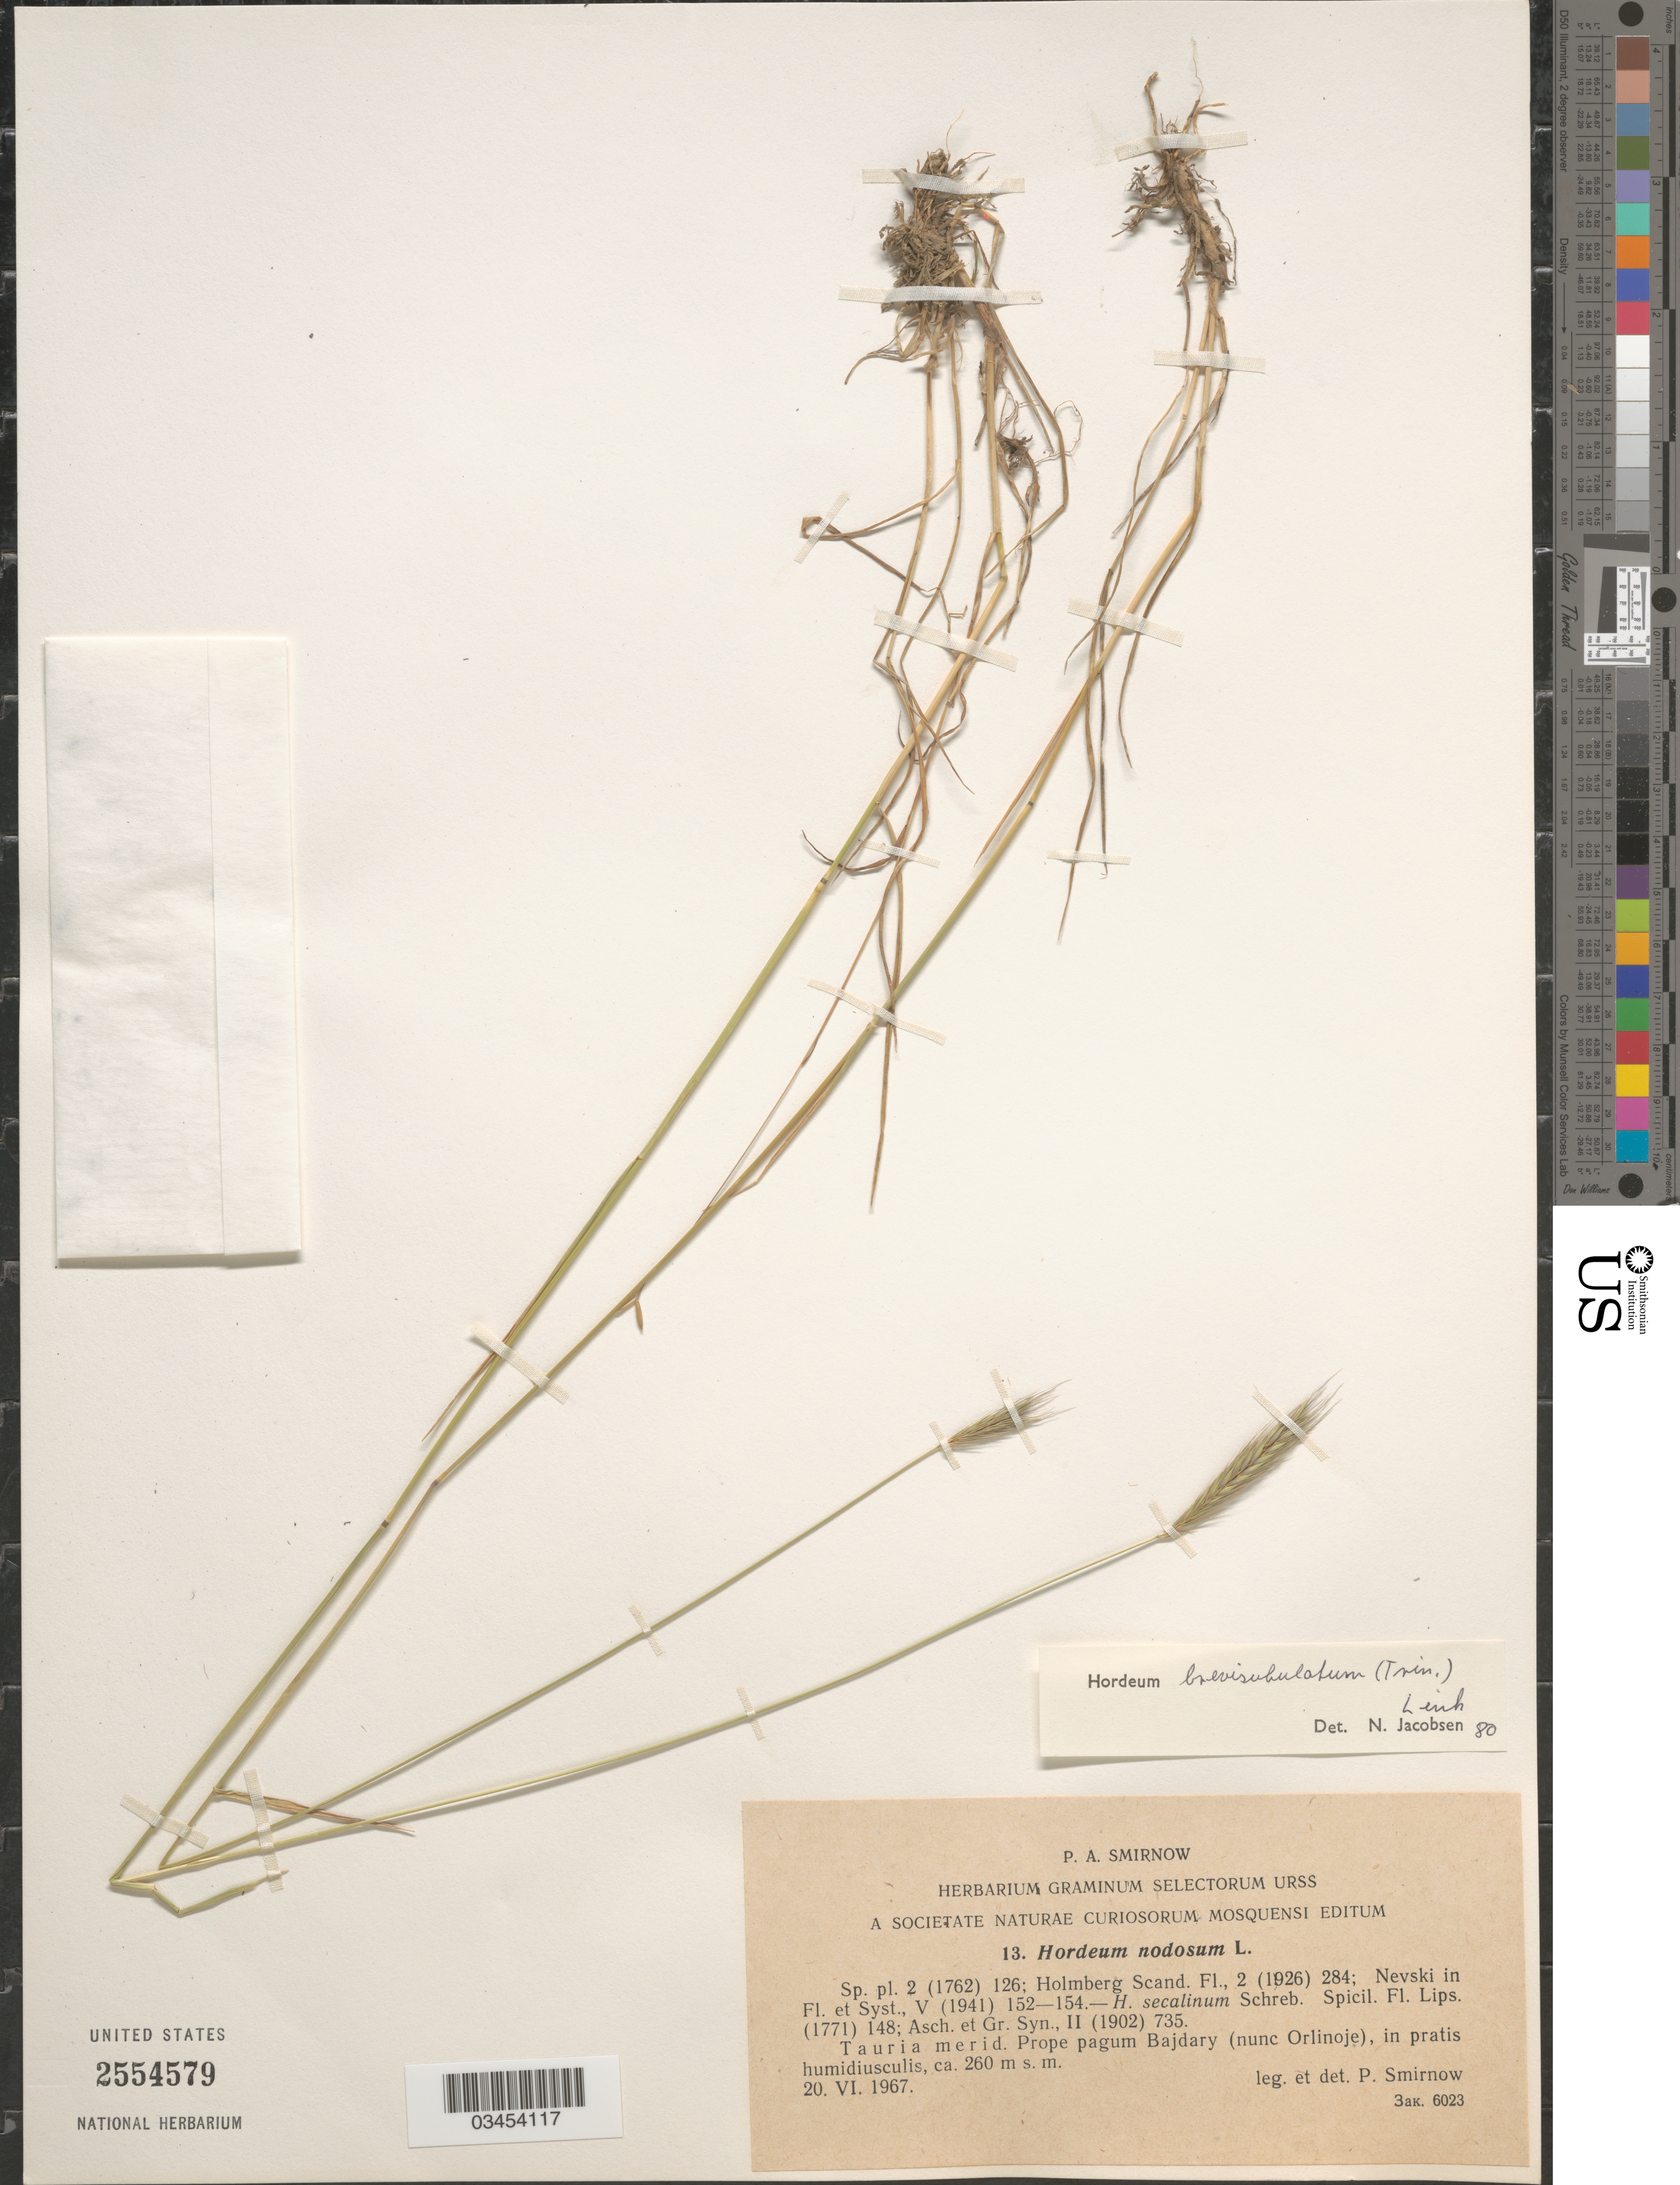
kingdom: Plantae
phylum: Tracheophyta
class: Liliopsida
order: Poales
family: Poaceae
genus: Hordeum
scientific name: Hordeum brevisubulatum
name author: (Trin.) Link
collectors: P. Smirnow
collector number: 13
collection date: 1967-06-20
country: Ukraine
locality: Tauria merid. Prope pagum Bajdary (nunc Orlinoje), in pratis humidiusculis.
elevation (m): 260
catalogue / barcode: US 2554579